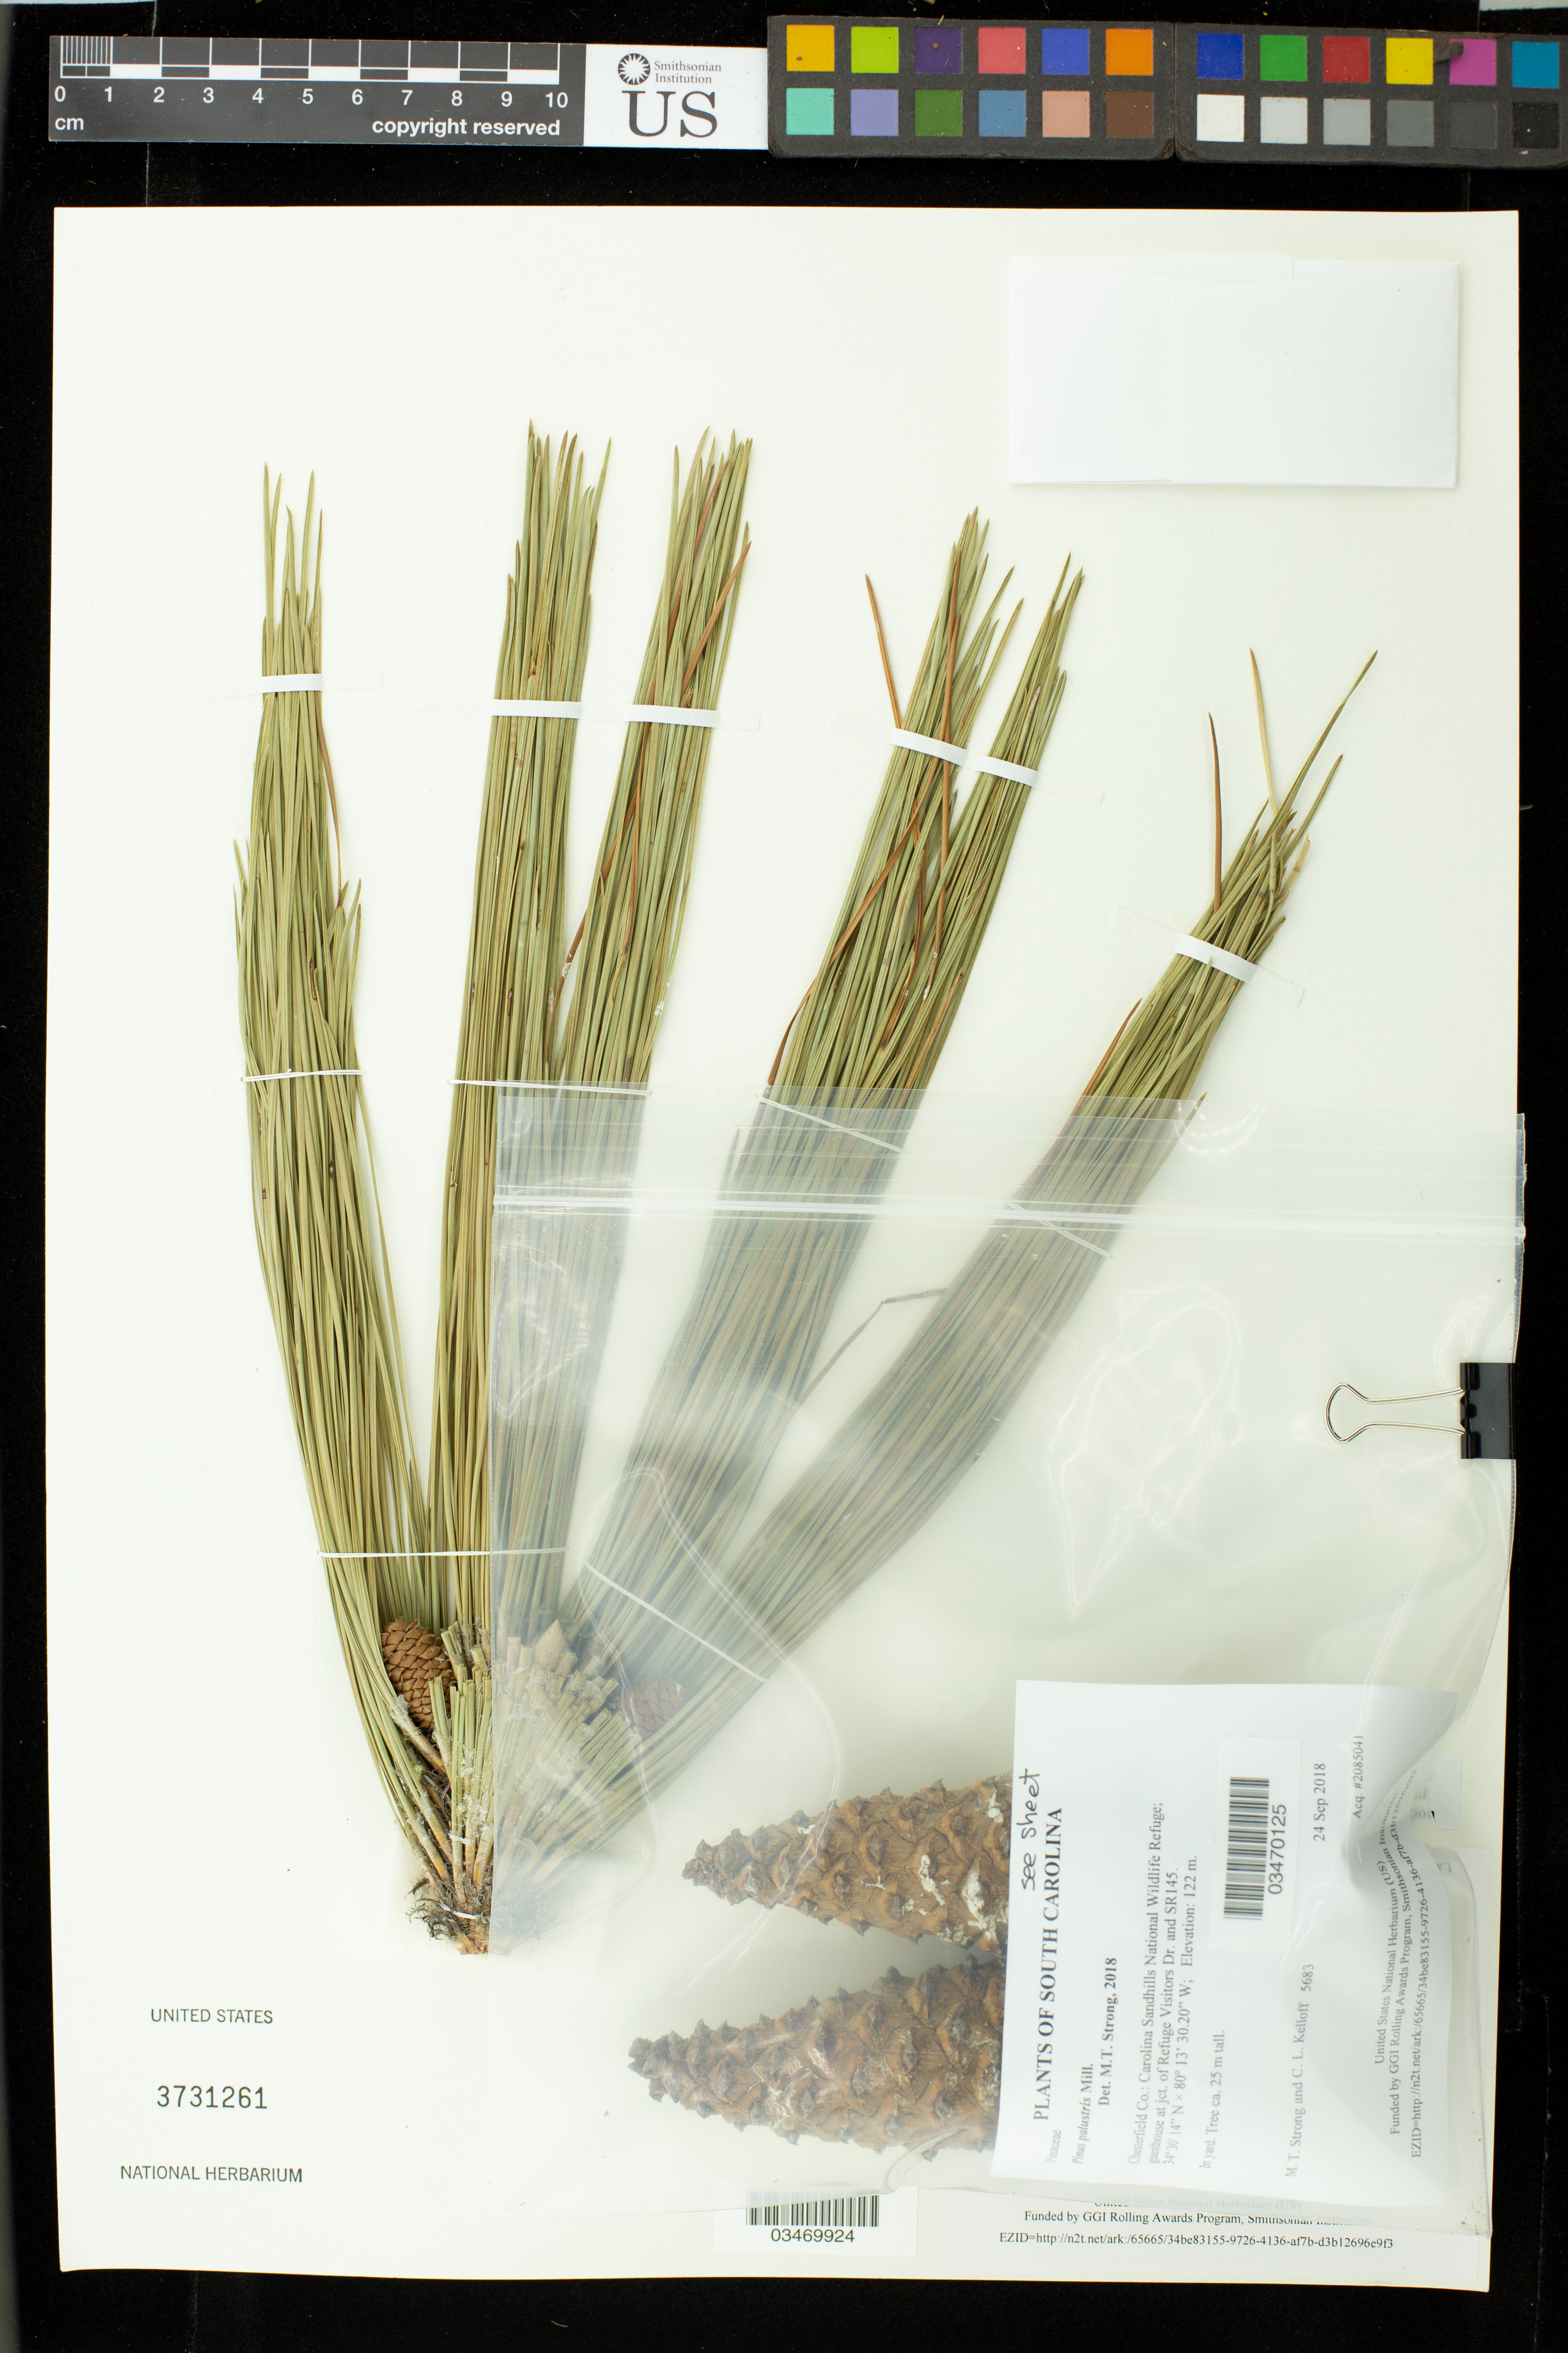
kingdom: Plantae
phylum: Tracheophyta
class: Pinopsida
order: Pinales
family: Pinaceae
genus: Pinus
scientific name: Pinus palustris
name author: Mill.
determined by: Strong, M. T., (US), Smithsonian Institution - National Museum of Natural History (UNITED STATES)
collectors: M. T. Strong & C. L. Kelloff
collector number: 5683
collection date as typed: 24 Sep 2018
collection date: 2018-09-24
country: United States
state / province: South Carolina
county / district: Chesterfield Co.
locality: Carolina Sandhills National Wildlife Refuge; Guesthouse at jct. of Refuge Visitors Dr. and SR145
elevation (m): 122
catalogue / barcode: US 3731261